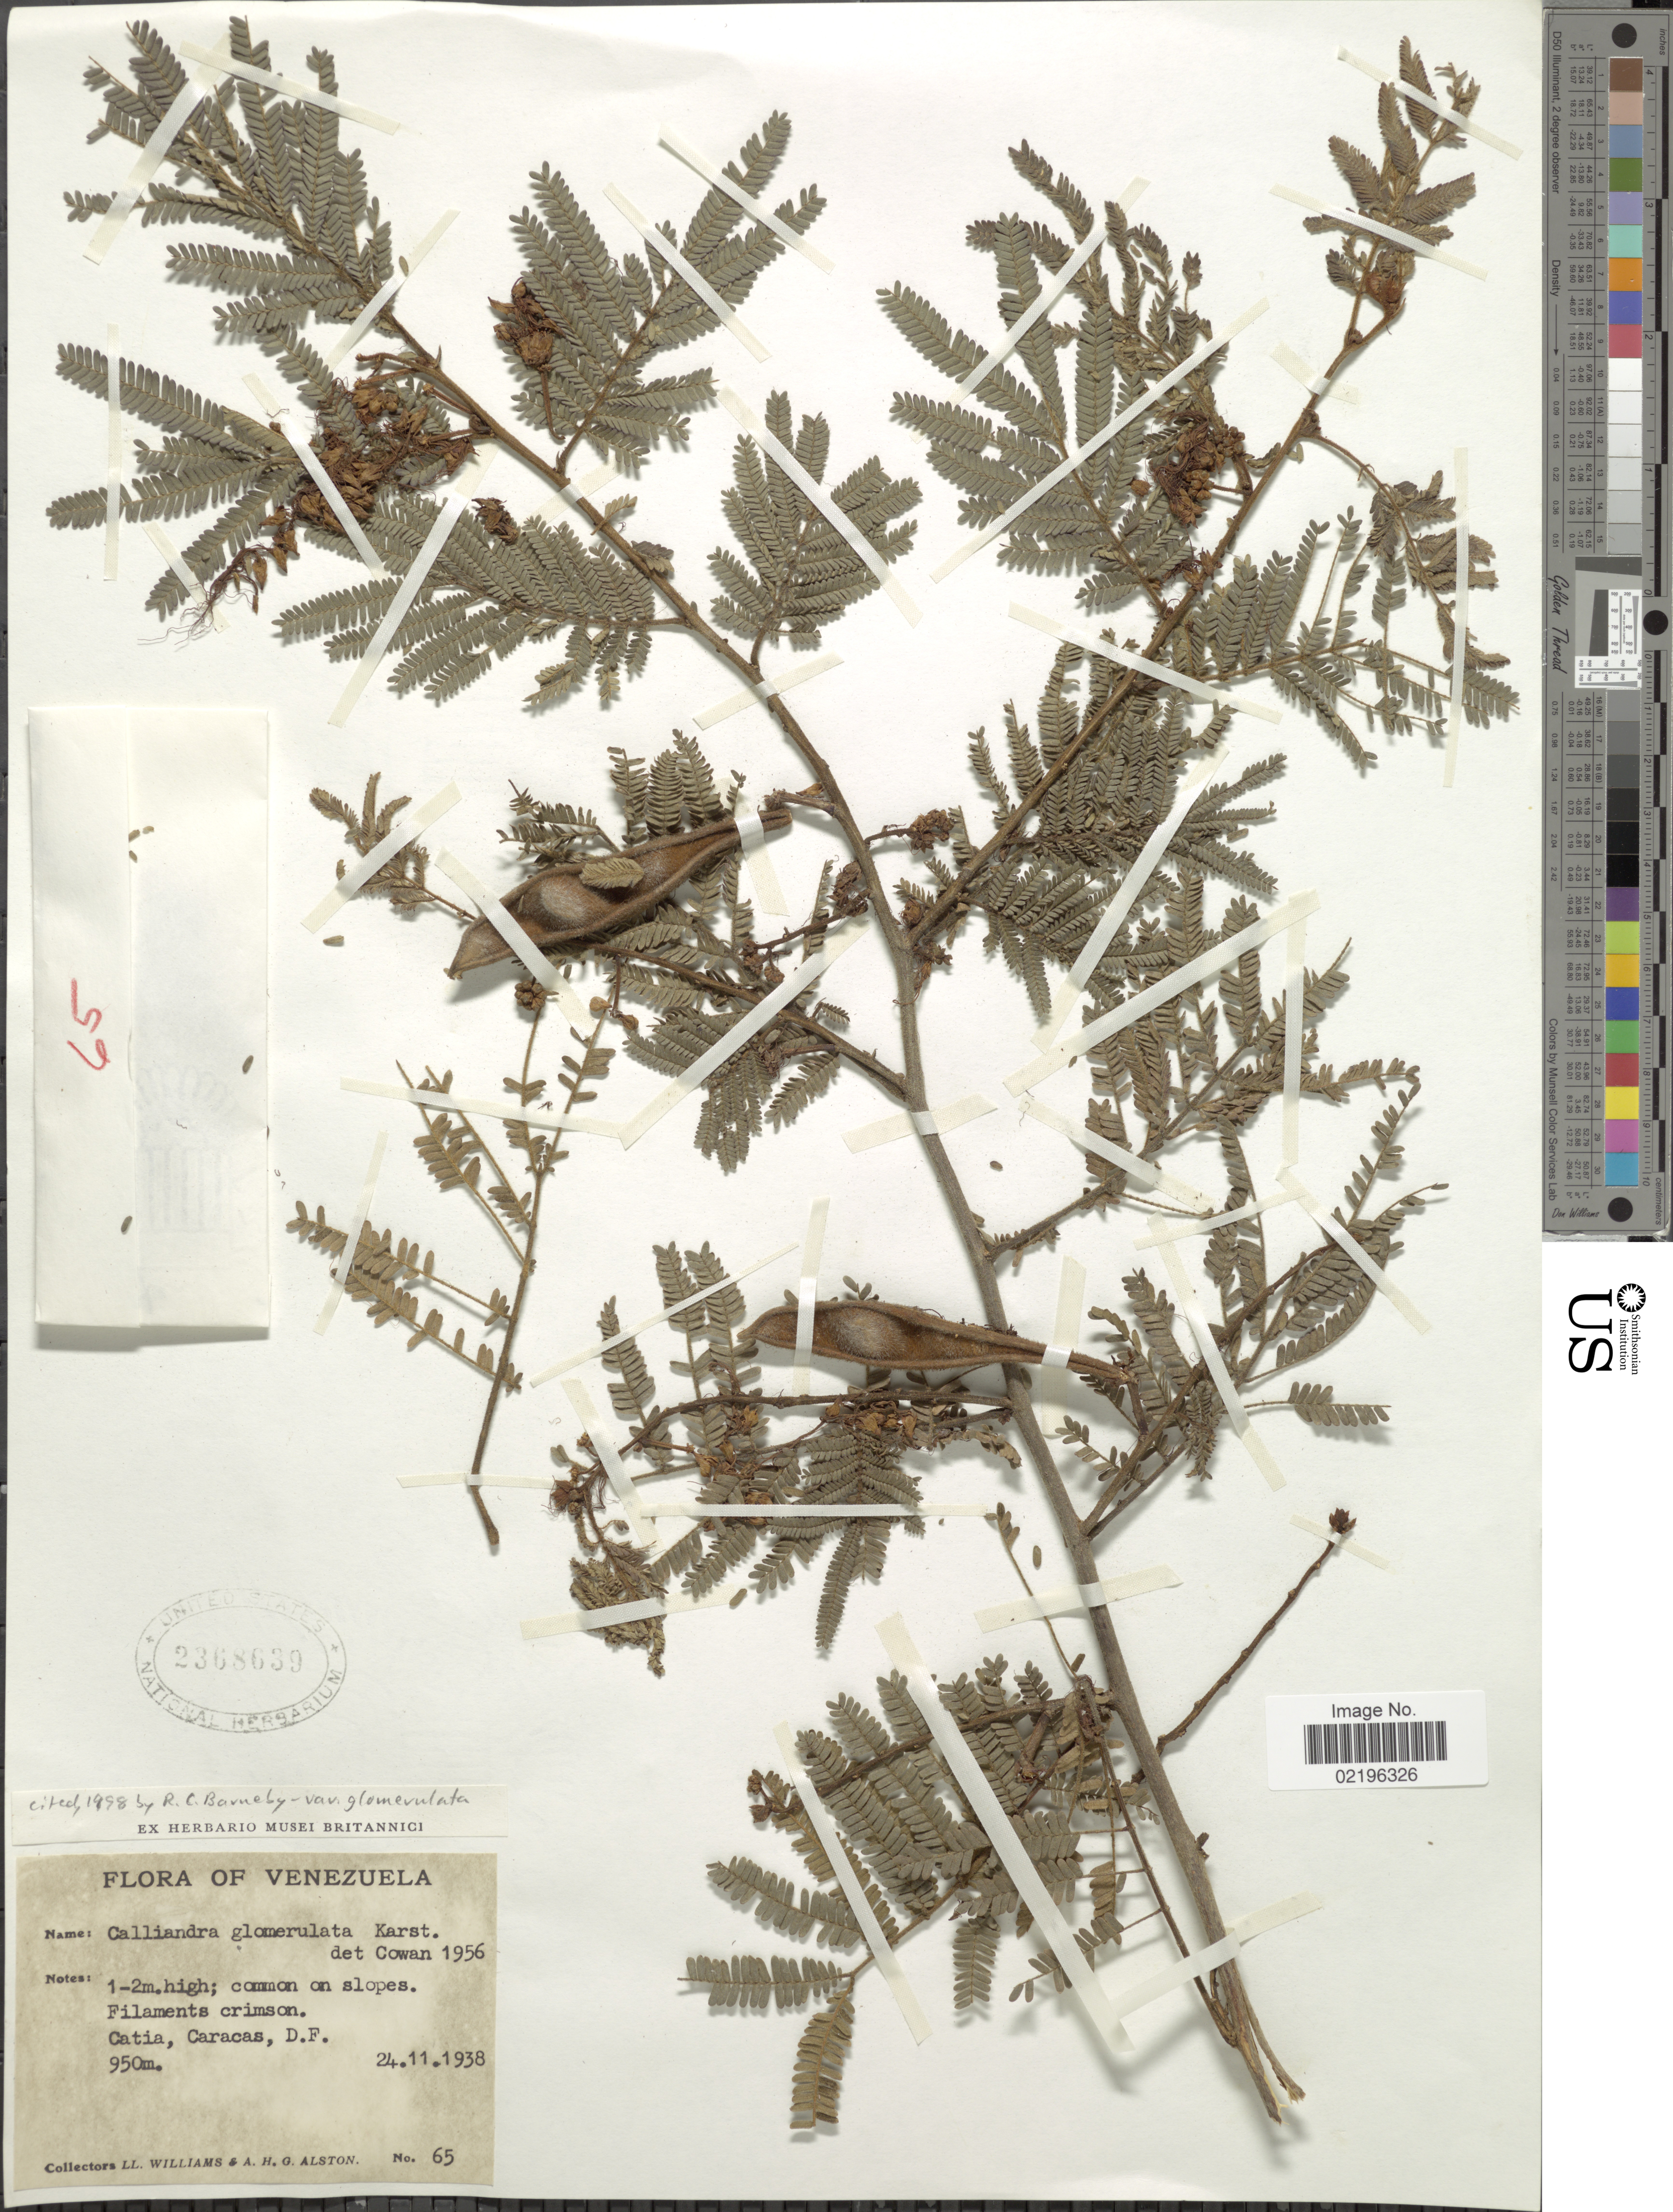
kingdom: Plantae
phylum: Tracheophyta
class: Magnoliopsida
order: Fabales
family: Fabaceae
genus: Calliandra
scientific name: Calliandra glomerulata var. glomerulata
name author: H. Karst.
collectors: Ll. Williams & A. H. Alston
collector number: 65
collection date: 1938-11-24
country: Venezuela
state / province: Distrito Federal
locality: Catia, Caracas, D. F.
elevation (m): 950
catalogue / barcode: US 2368639